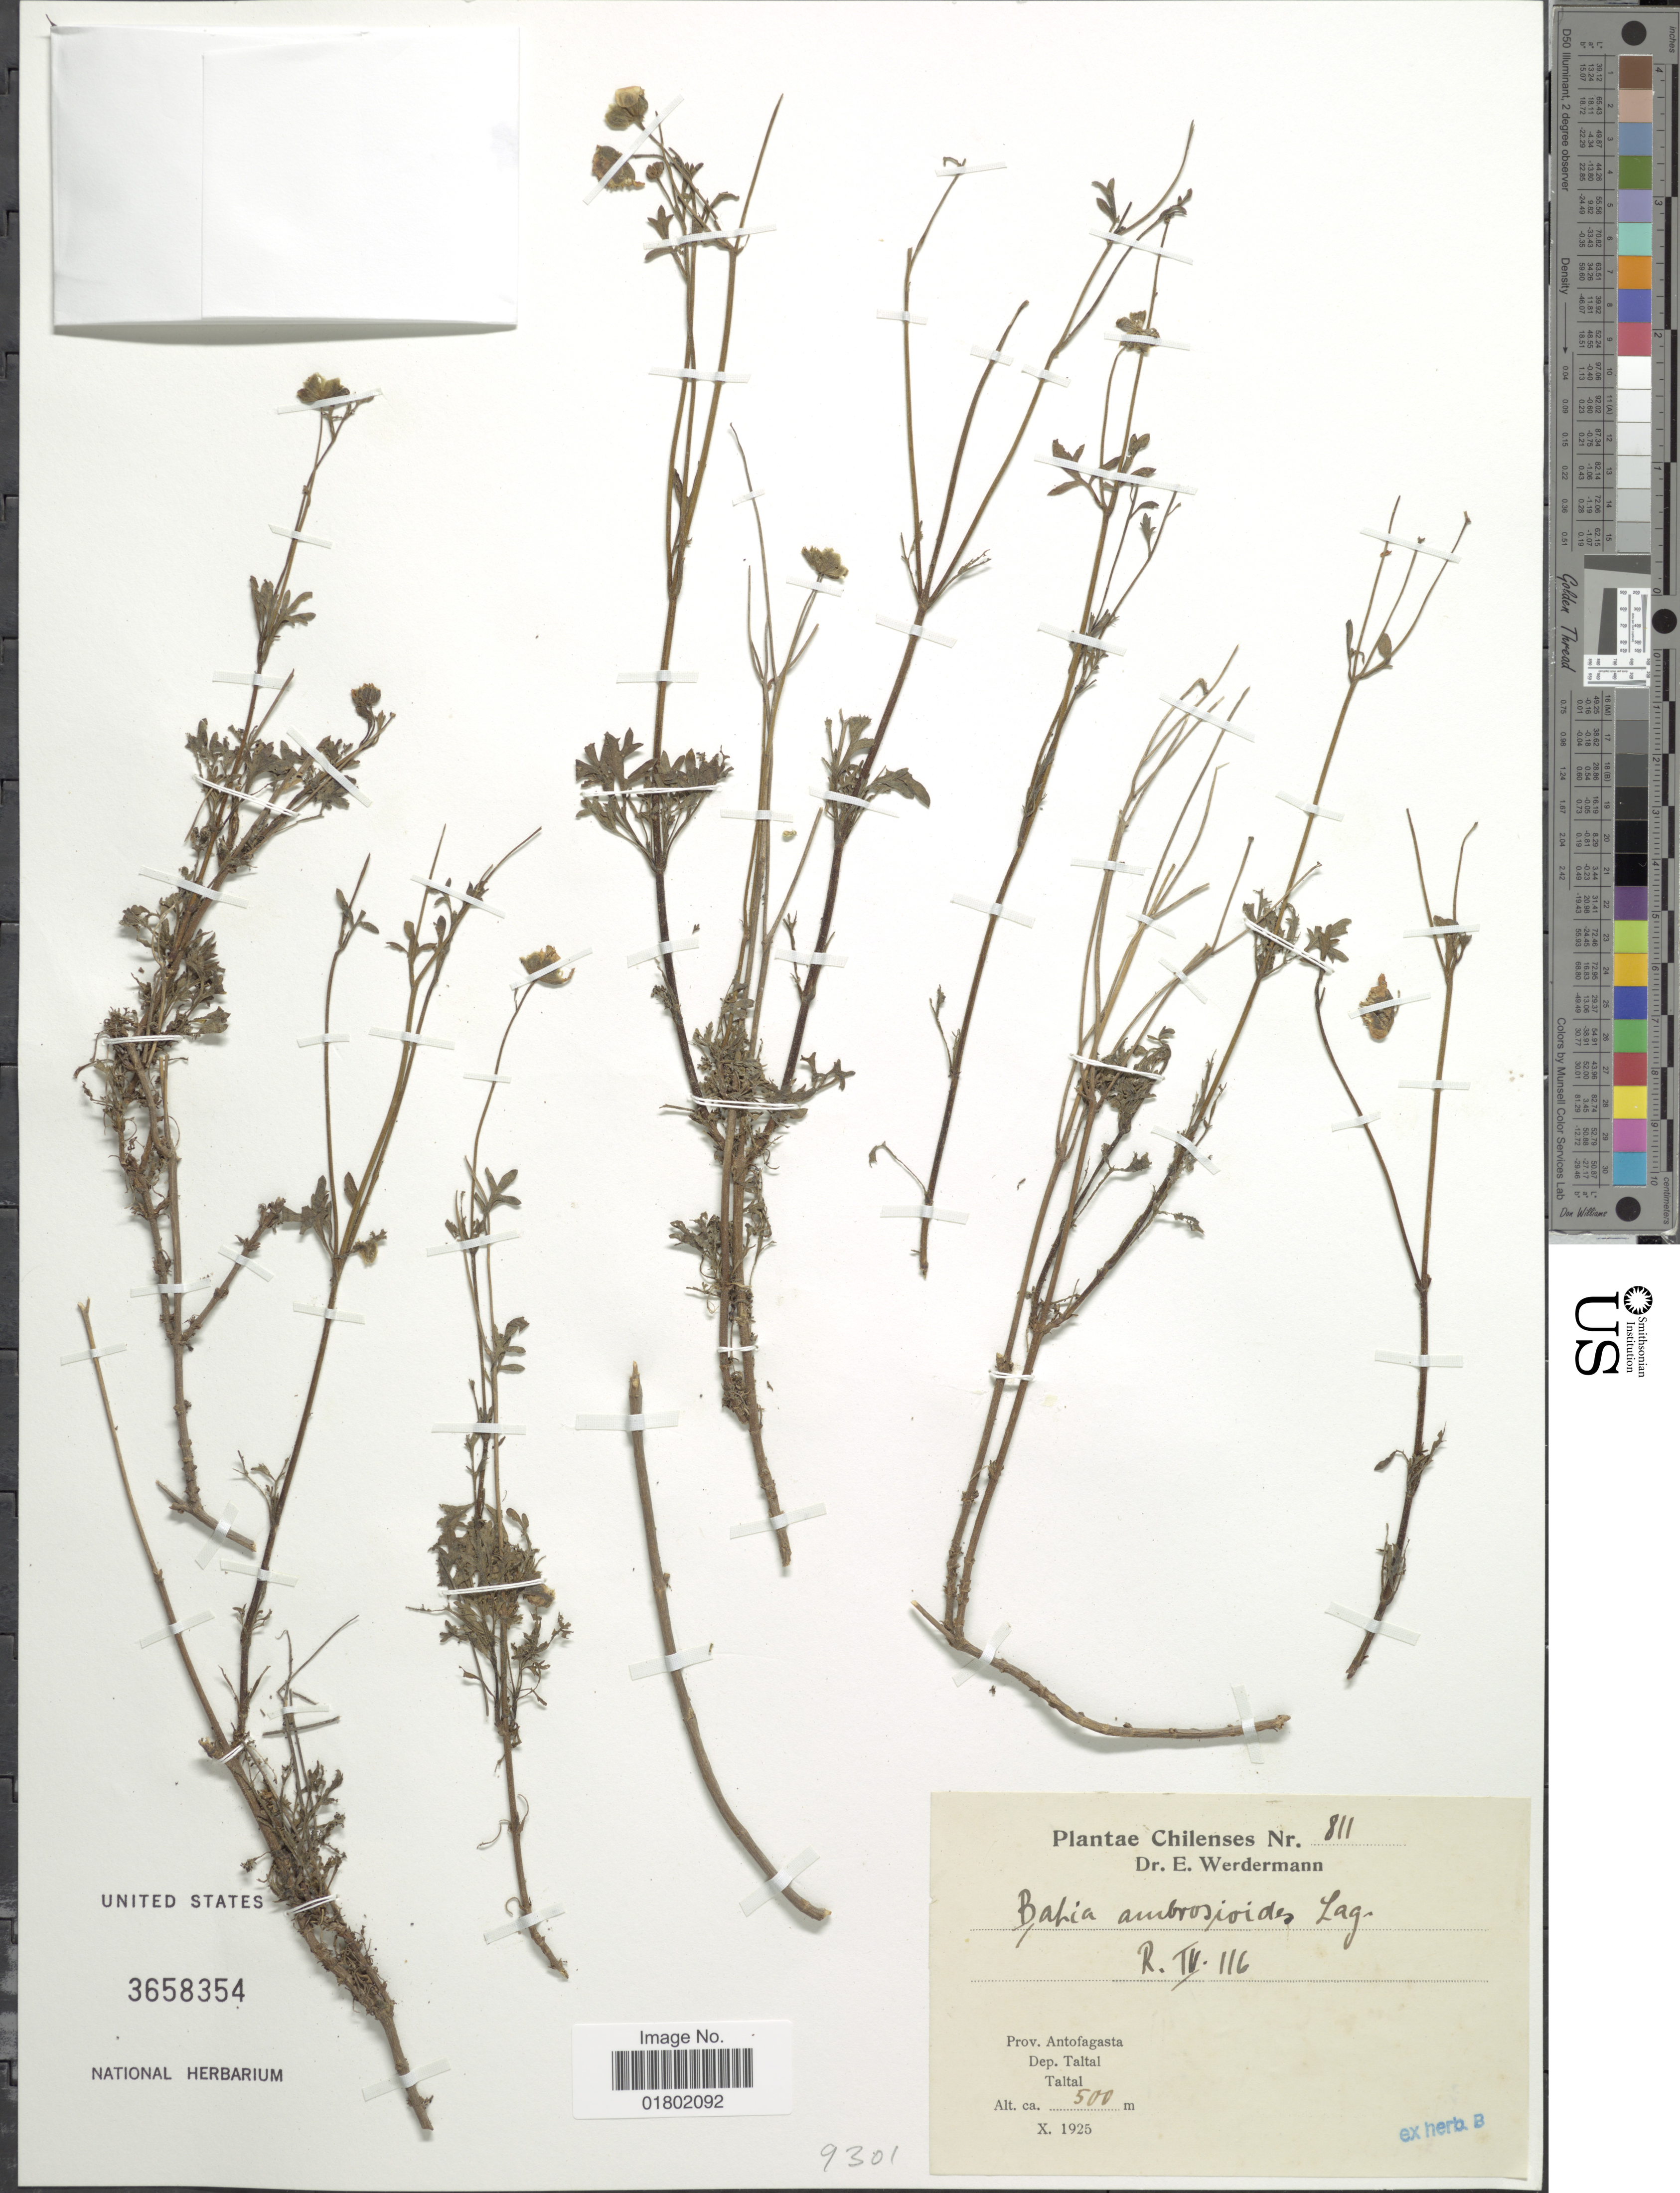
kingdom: Plantae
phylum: Tracheophyta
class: Magnoliopsida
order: Asterales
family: Asteraceae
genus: Bahia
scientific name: Bahia ambrosioides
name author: Lag.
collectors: E. Werdermann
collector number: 811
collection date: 1925-10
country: Chile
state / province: Antofagasta (II)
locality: Dep. Taltal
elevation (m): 500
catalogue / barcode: US 3658354